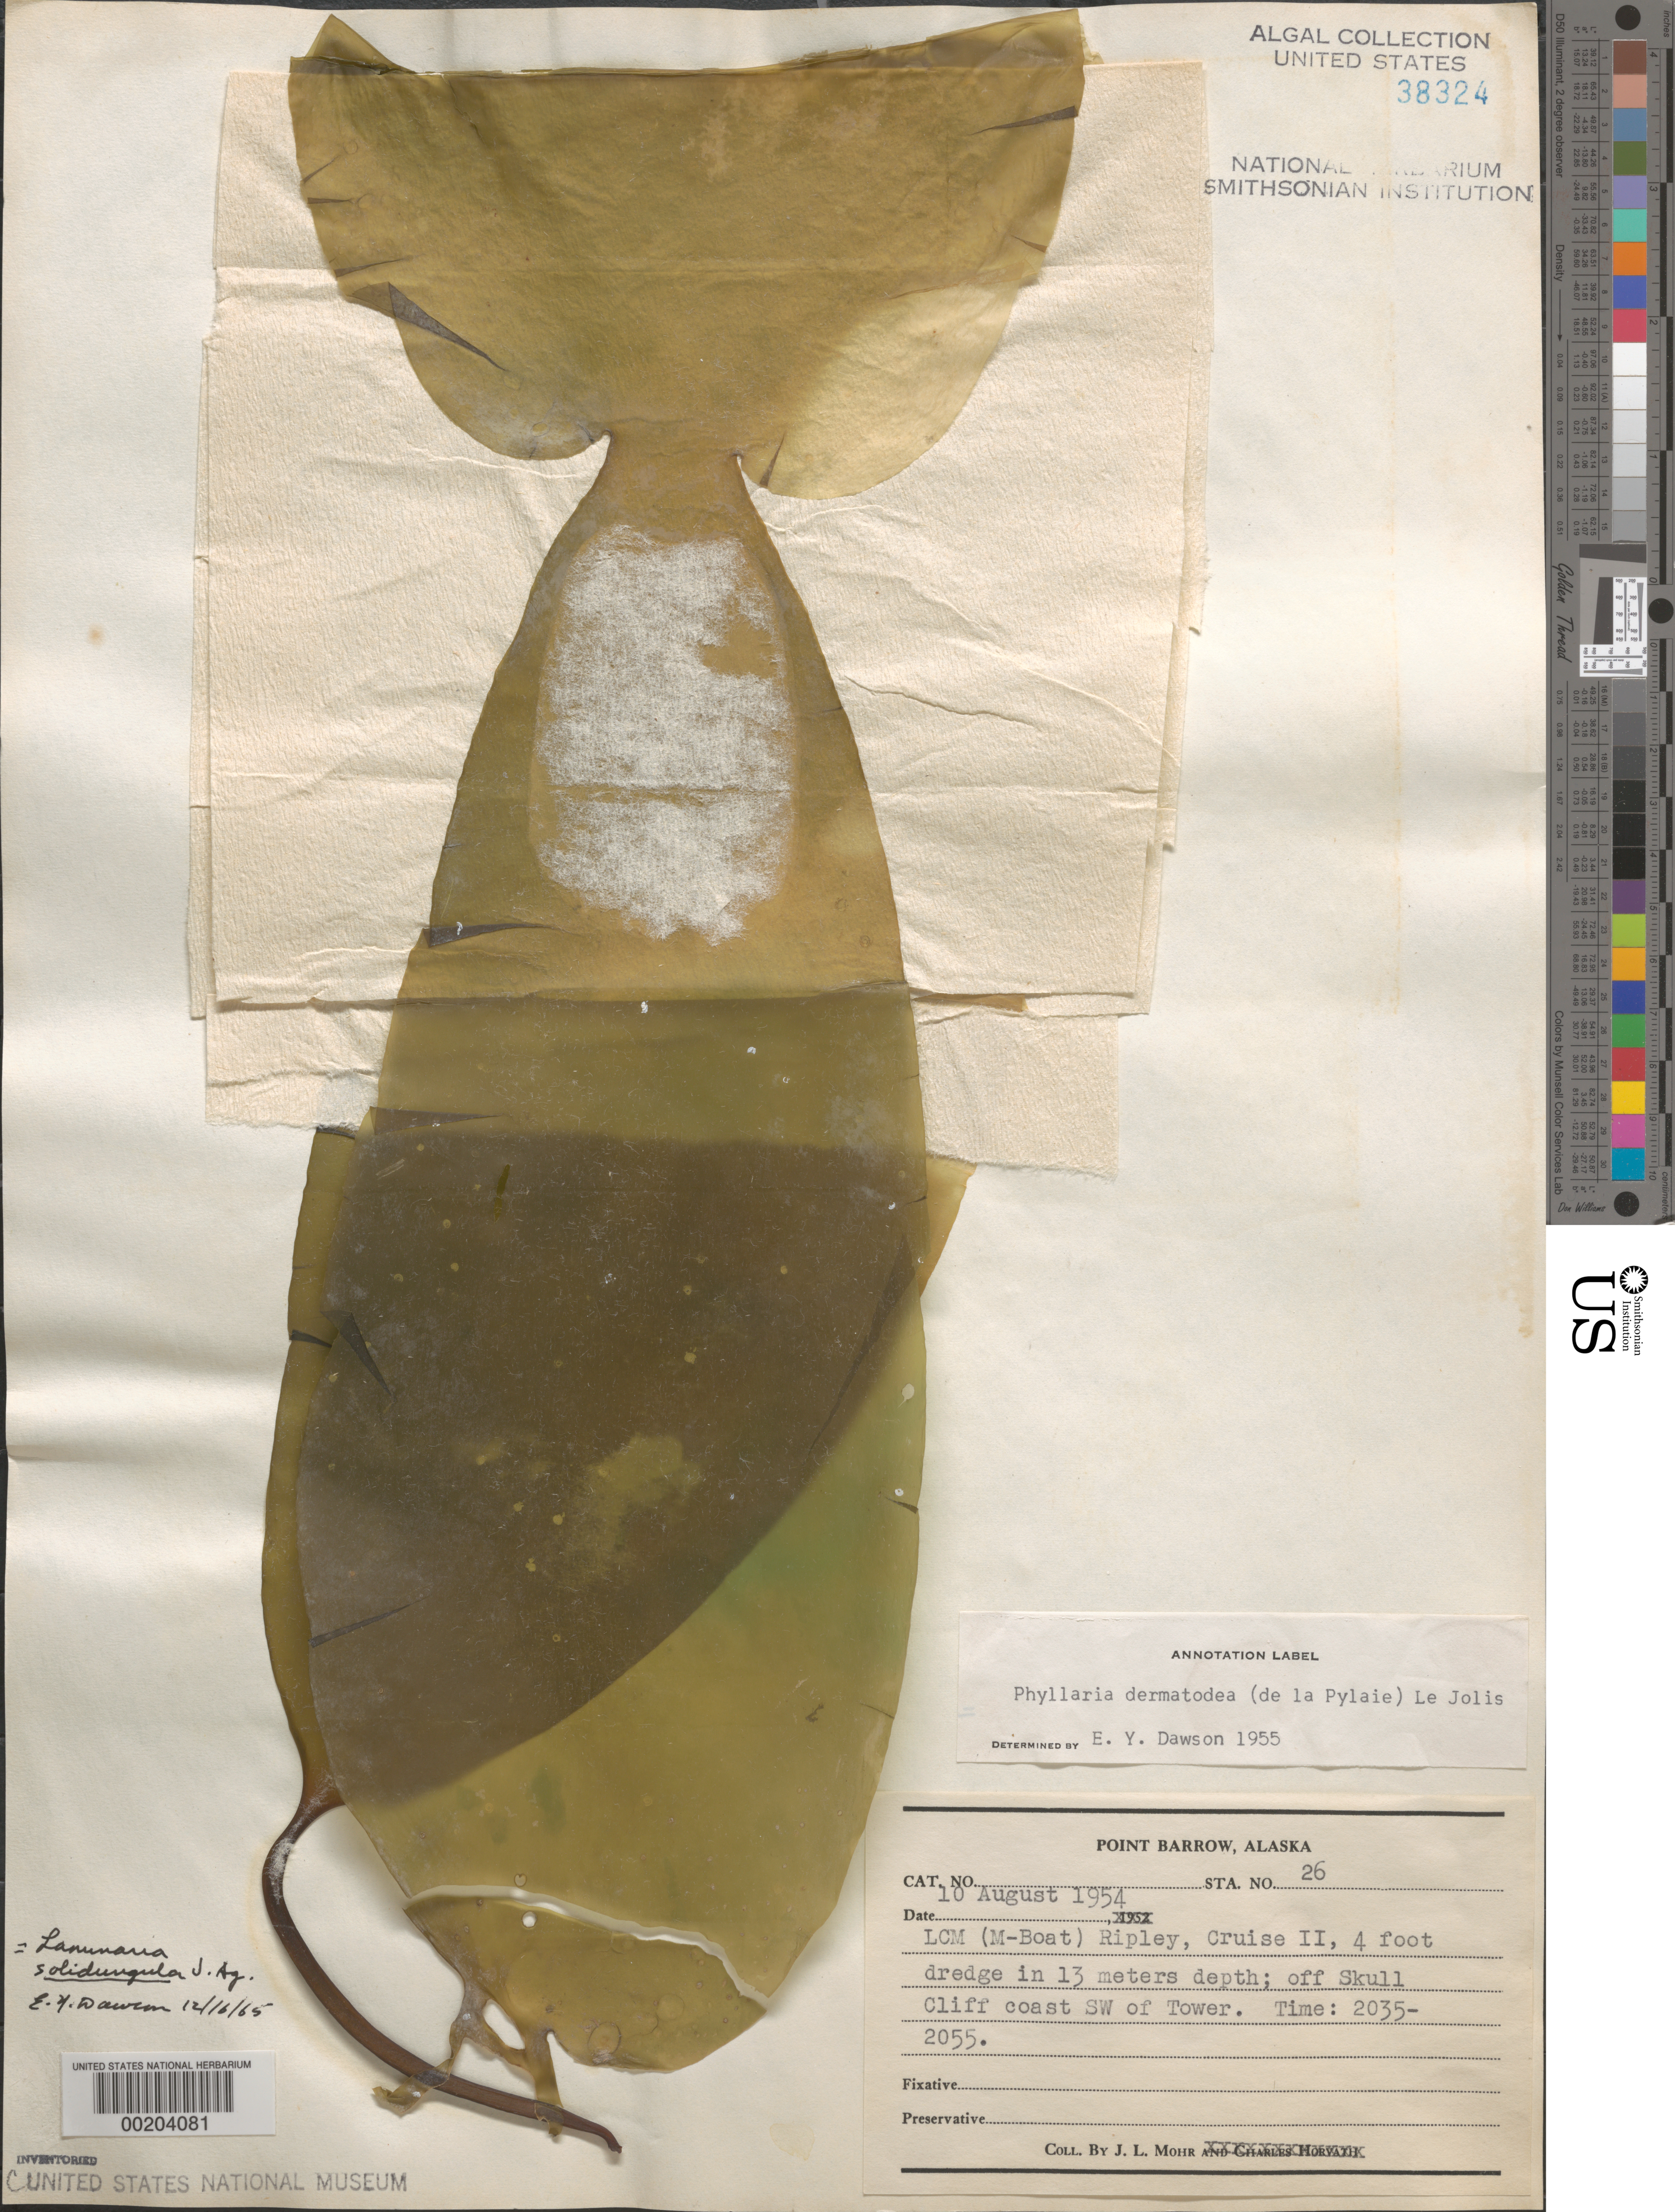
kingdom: Chromista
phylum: Ochrophyta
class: Phaeophyceae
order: Laminariales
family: Laminariaceae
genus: Laminaria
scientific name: Laminaria solidungula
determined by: Dawson, E. Y.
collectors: J. Mohr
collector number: Statiom 26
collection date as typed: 10 Aug 1954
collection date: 1954-08-10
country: United States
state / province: Alaska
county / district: North Slope Division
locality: Point Barrow, off Skull Cliff coast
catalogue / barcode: US 38324